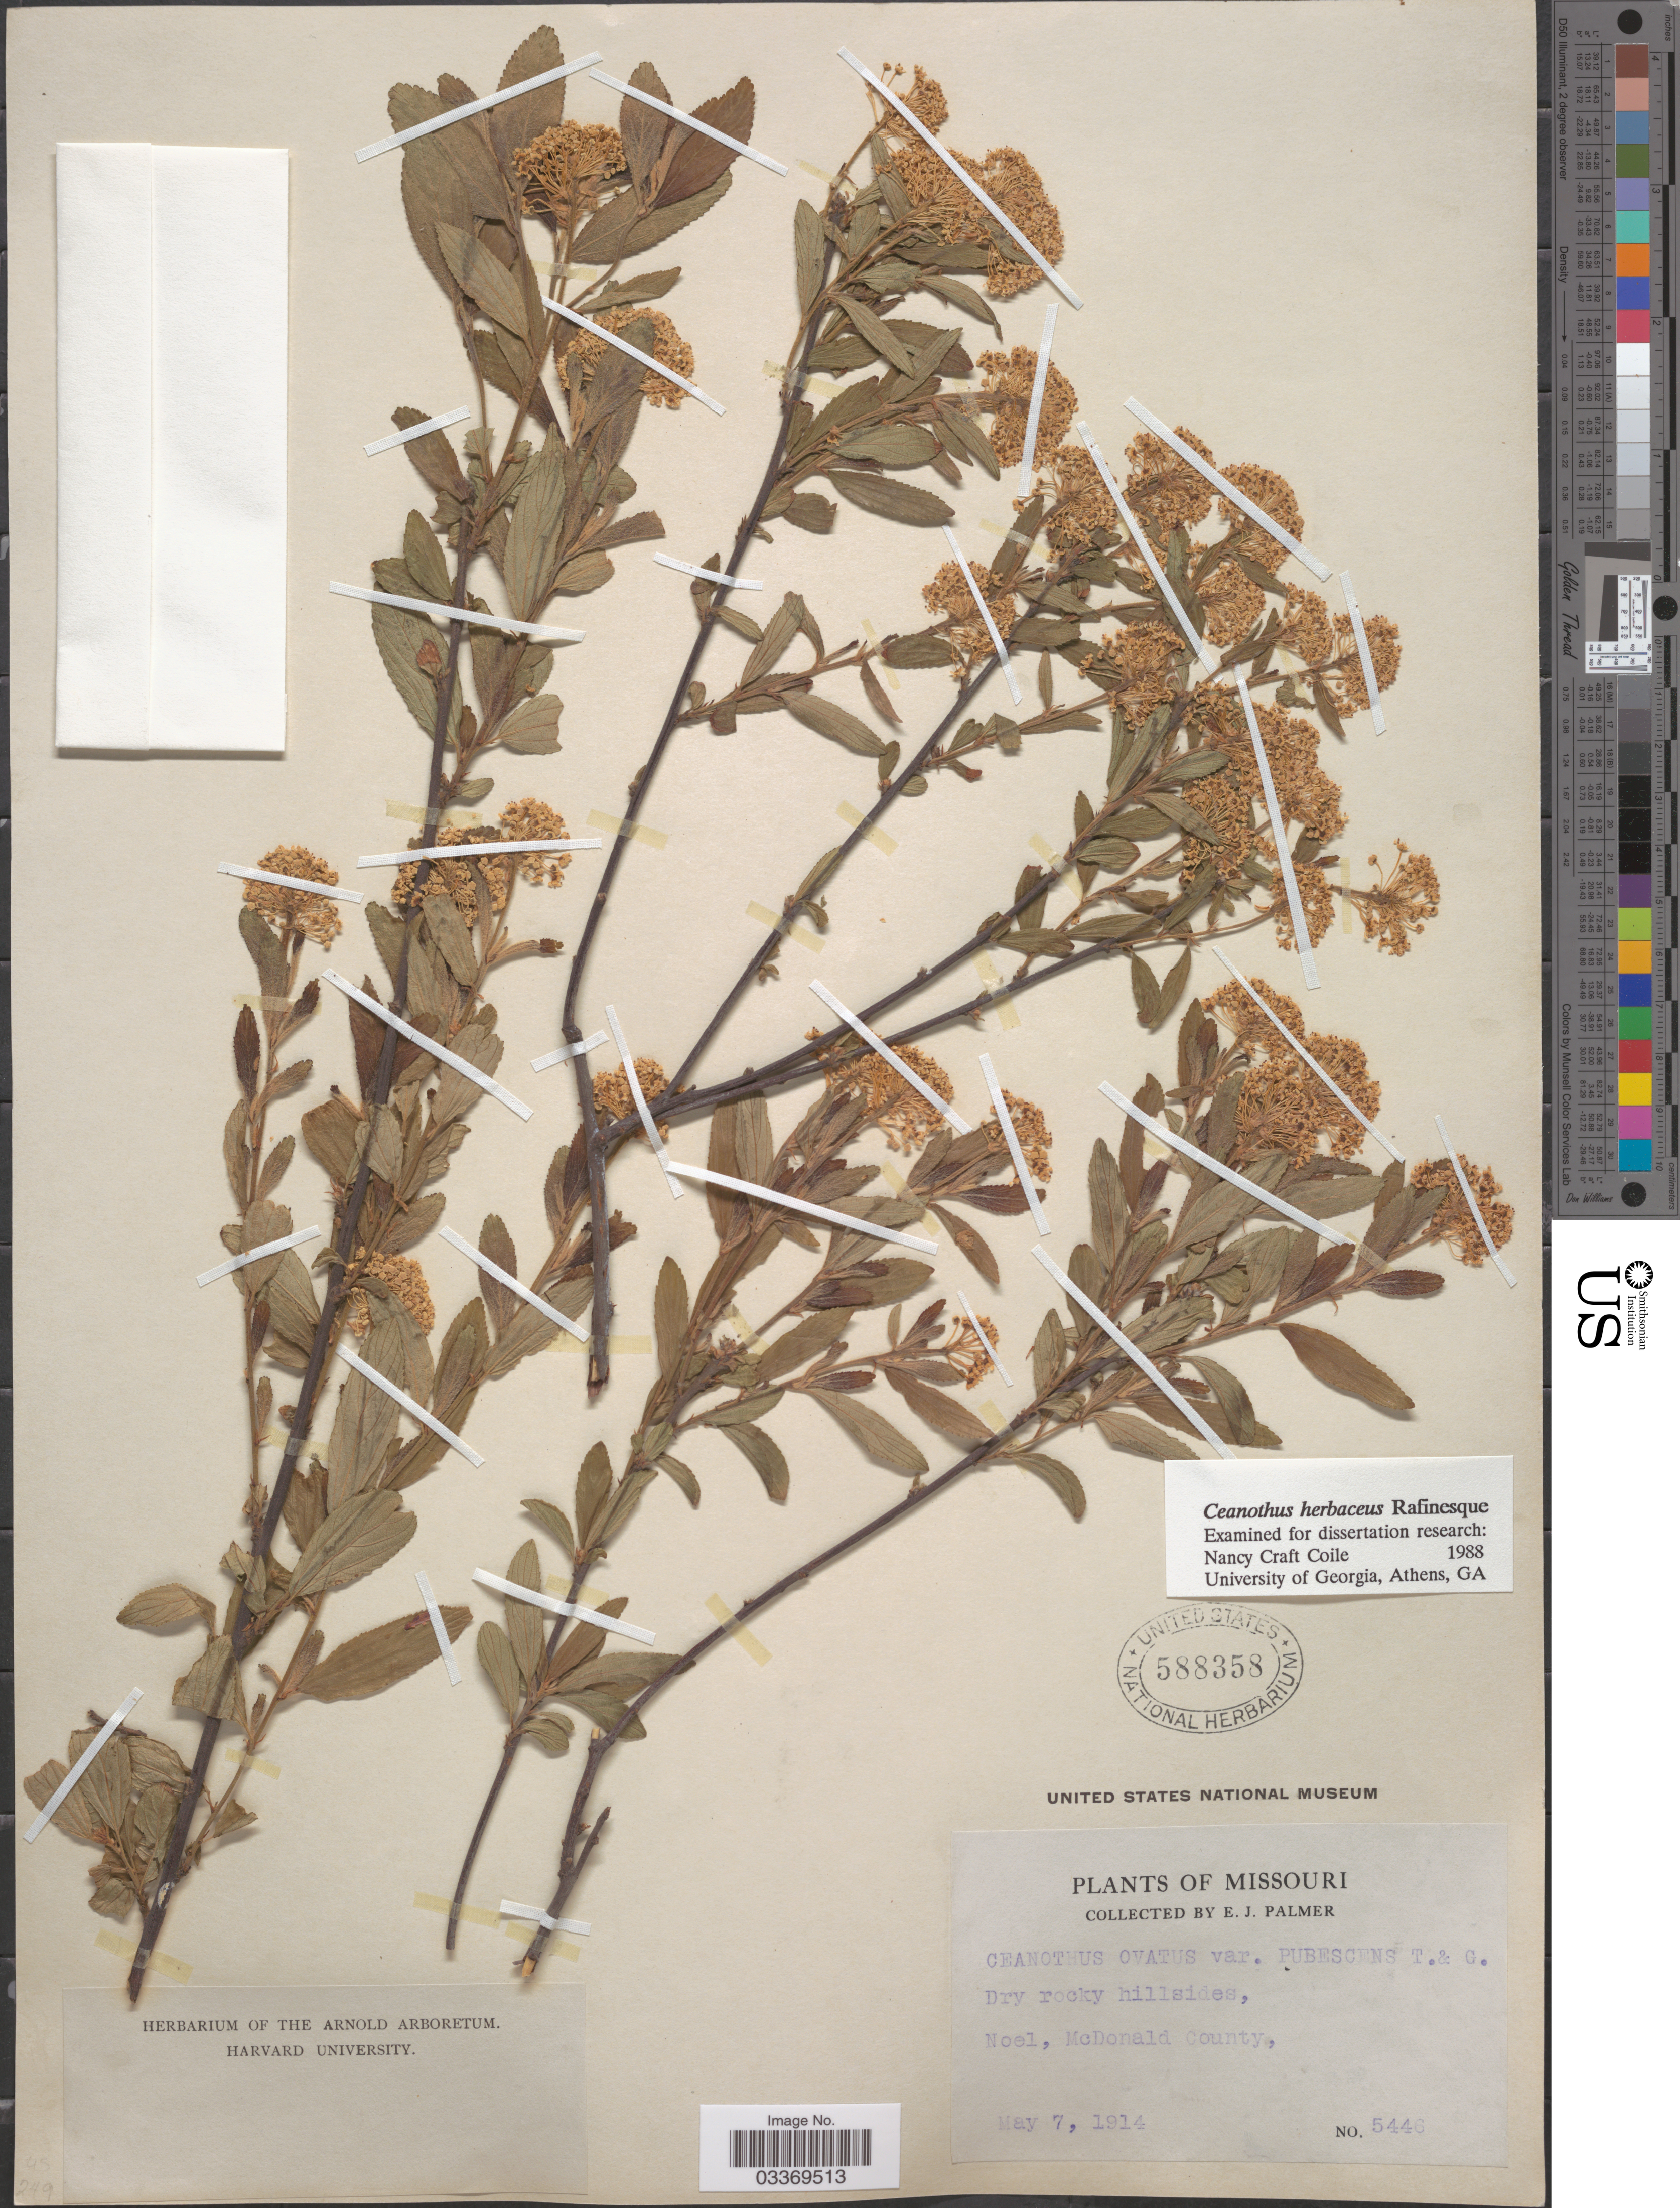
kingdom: Plantae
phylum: Tracheophyta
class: Magnoliopsida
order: Rosales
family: Rhamnaceae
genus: Ceanothus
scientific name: Ceanothus ovatus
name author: Desf.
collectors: E. J. Palmer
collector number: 5446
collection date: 1914-05-07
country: United States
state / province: Missouri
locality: Noel, McDonald County.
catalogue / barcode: US 588358